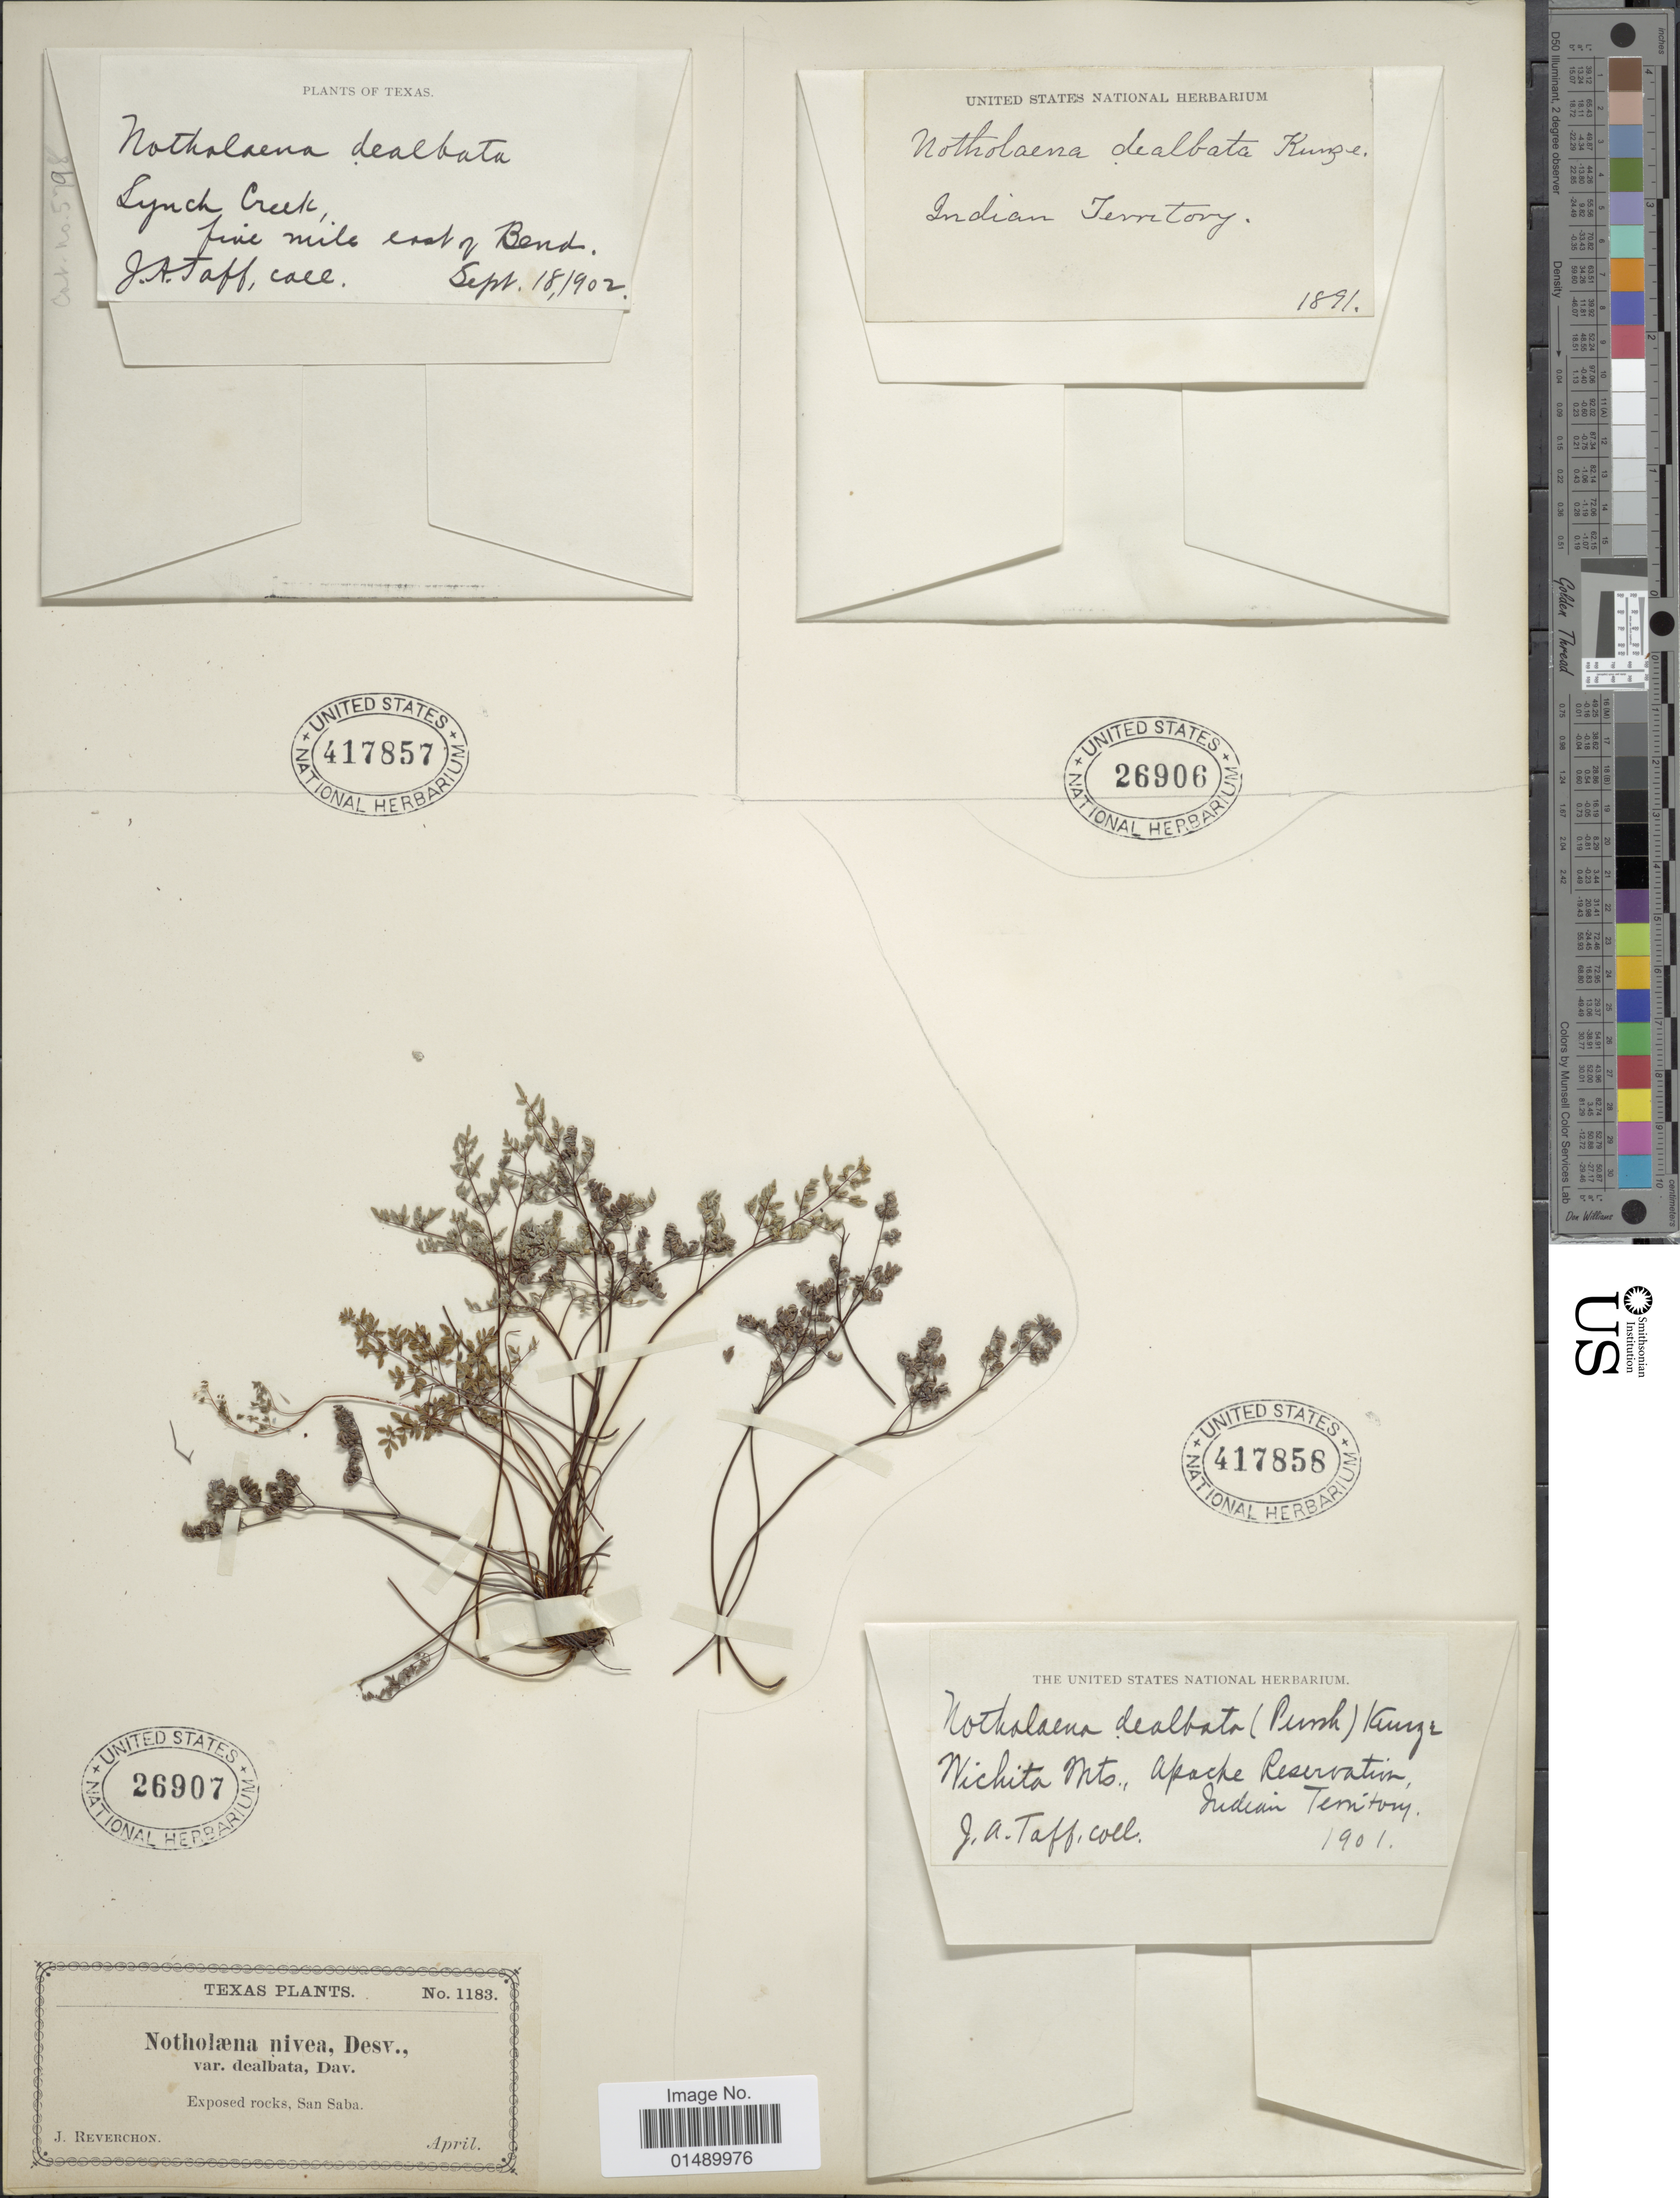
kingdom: Plantae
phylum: Tracheophyta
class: Polypodiopsida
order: Polypodiales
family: Pteridaceae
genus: Argyrochosma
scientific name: Argyrochosma dealbata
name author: (Pursh) Windham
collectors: J. Taff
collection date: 1901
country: United States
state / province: Oklahoma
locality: Wichita Mts., apache Reservation, Indian Territory.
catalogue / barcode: US 417858-4